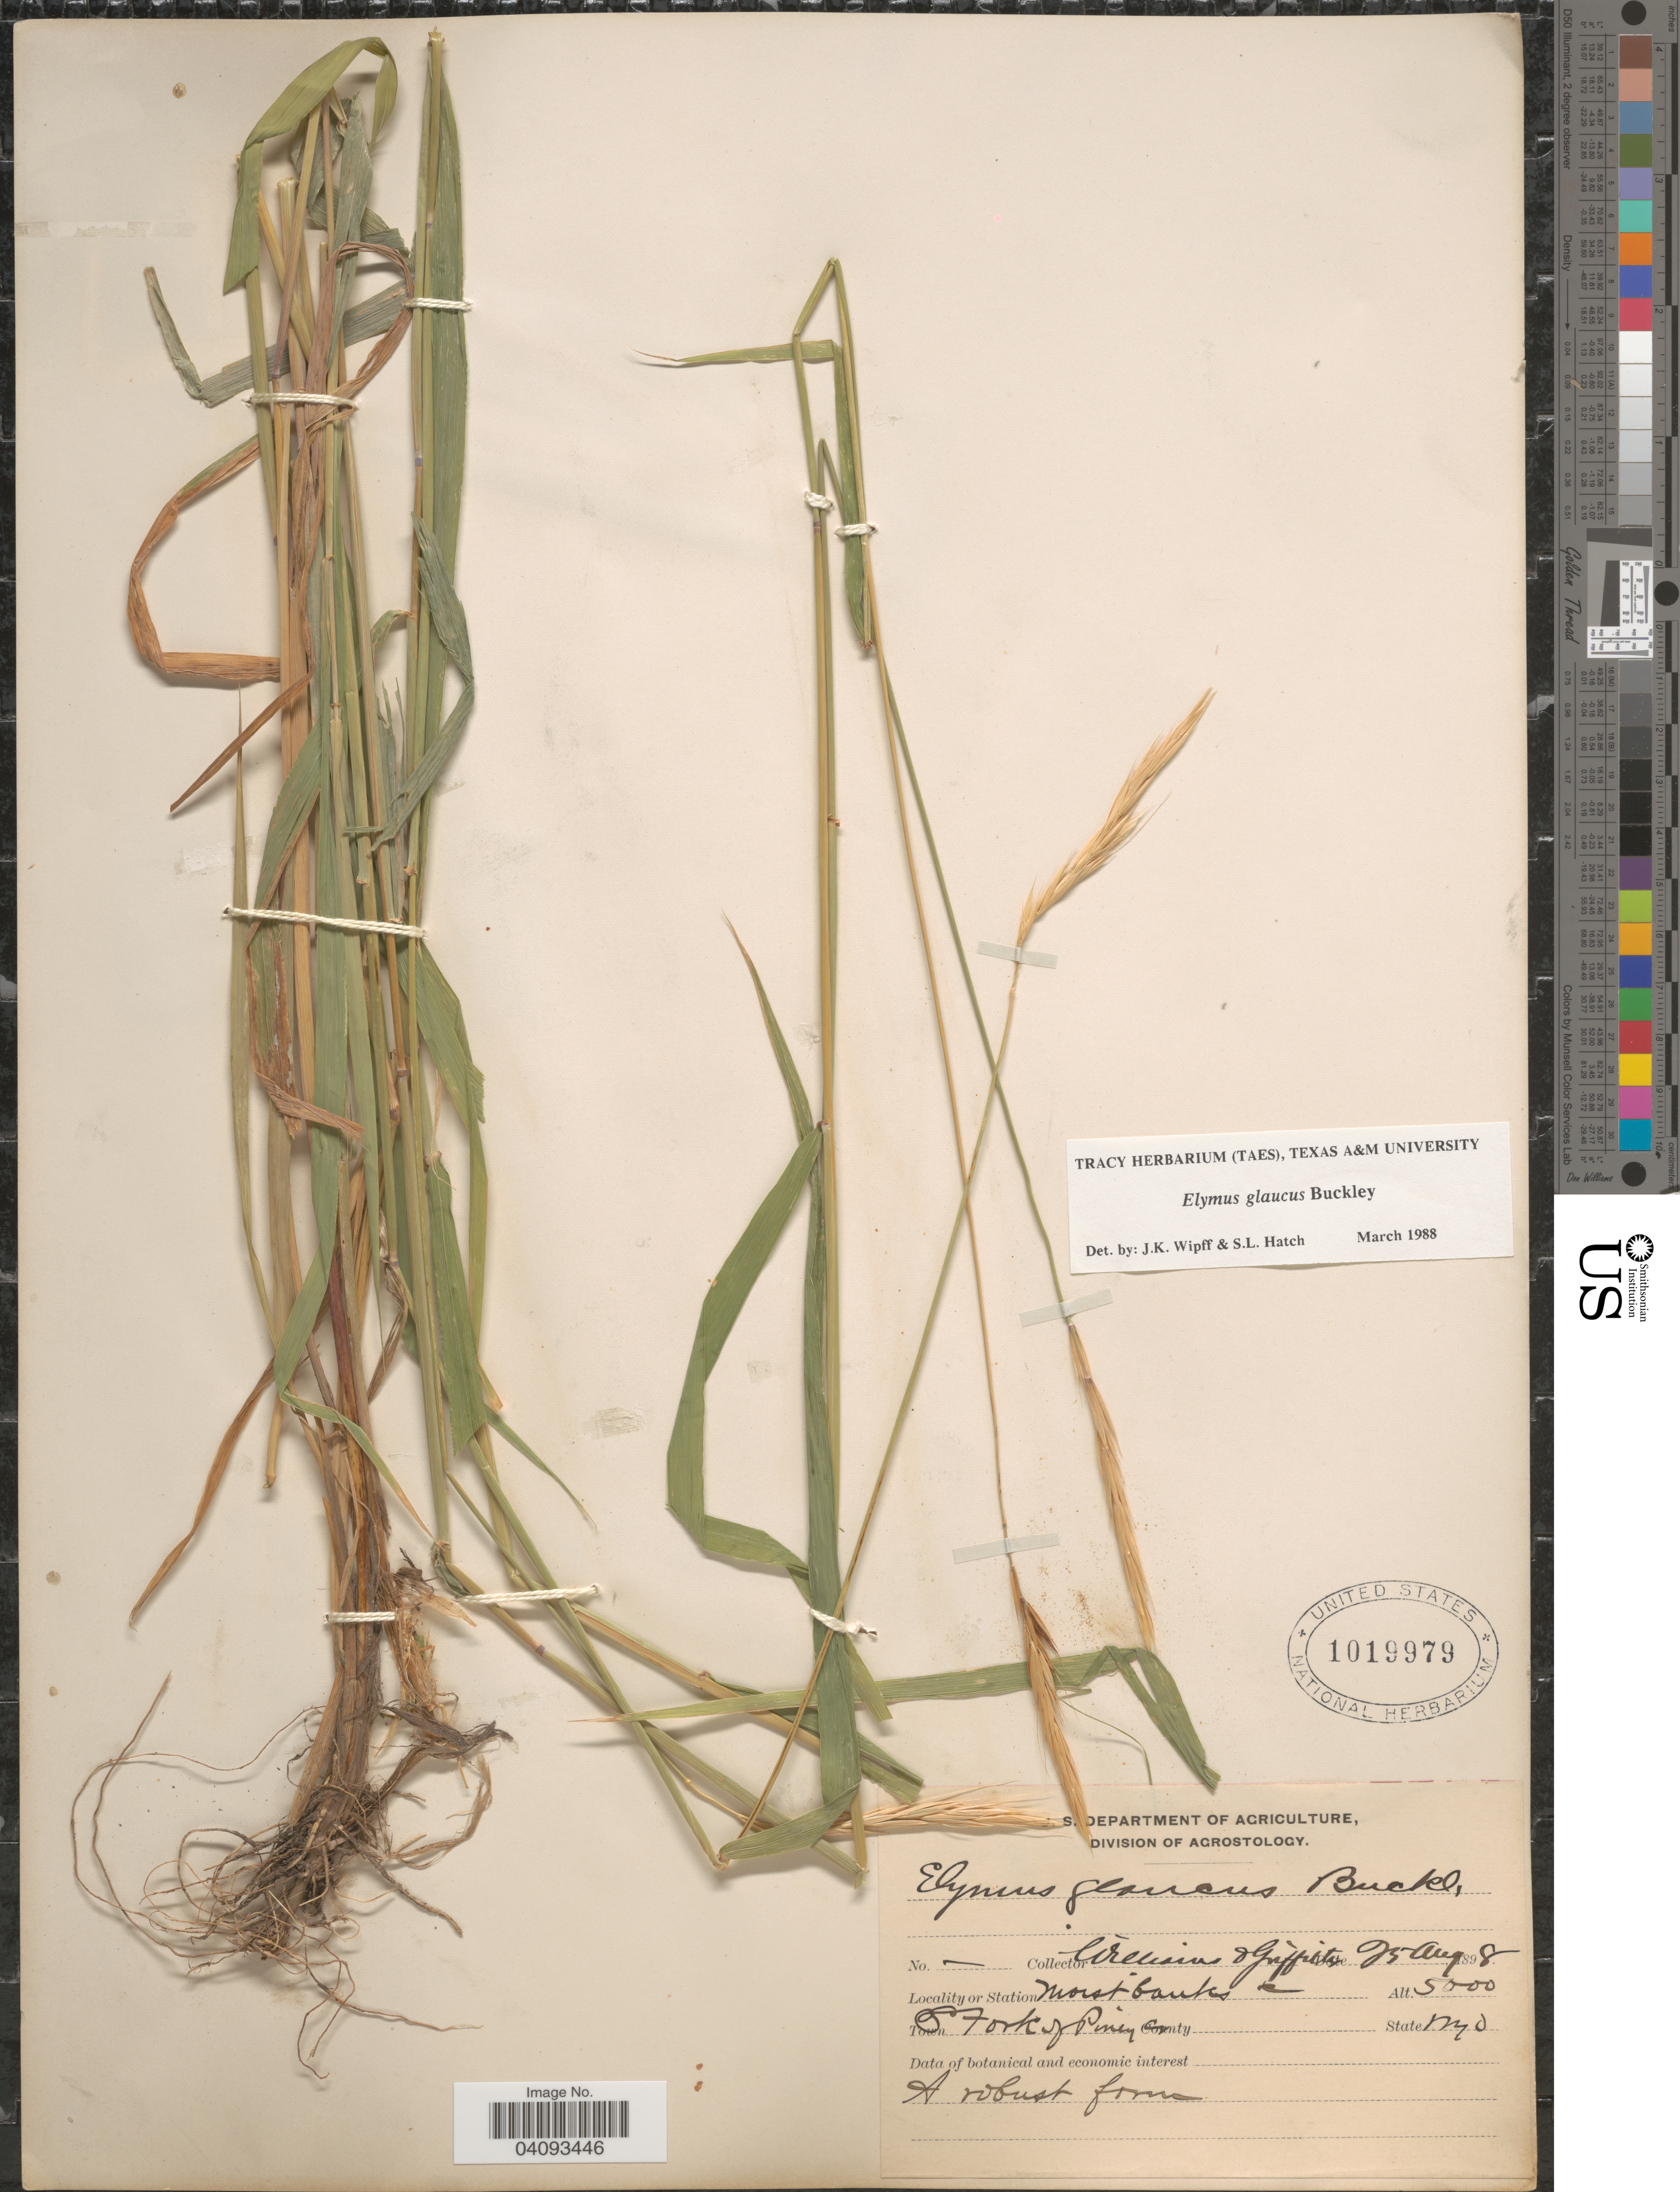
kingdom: Plantae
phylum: Tracheophyta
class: Liliopsida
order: Poales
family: Poaceae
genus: Elymus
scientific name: Elymus glaucus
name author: Buckley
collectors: -- Williams & -. Griffith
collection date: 1898-08-25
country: United States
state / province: Wyoming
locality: Moist banks. Town S Fork of Piney Cr.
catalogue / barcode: US 1019979